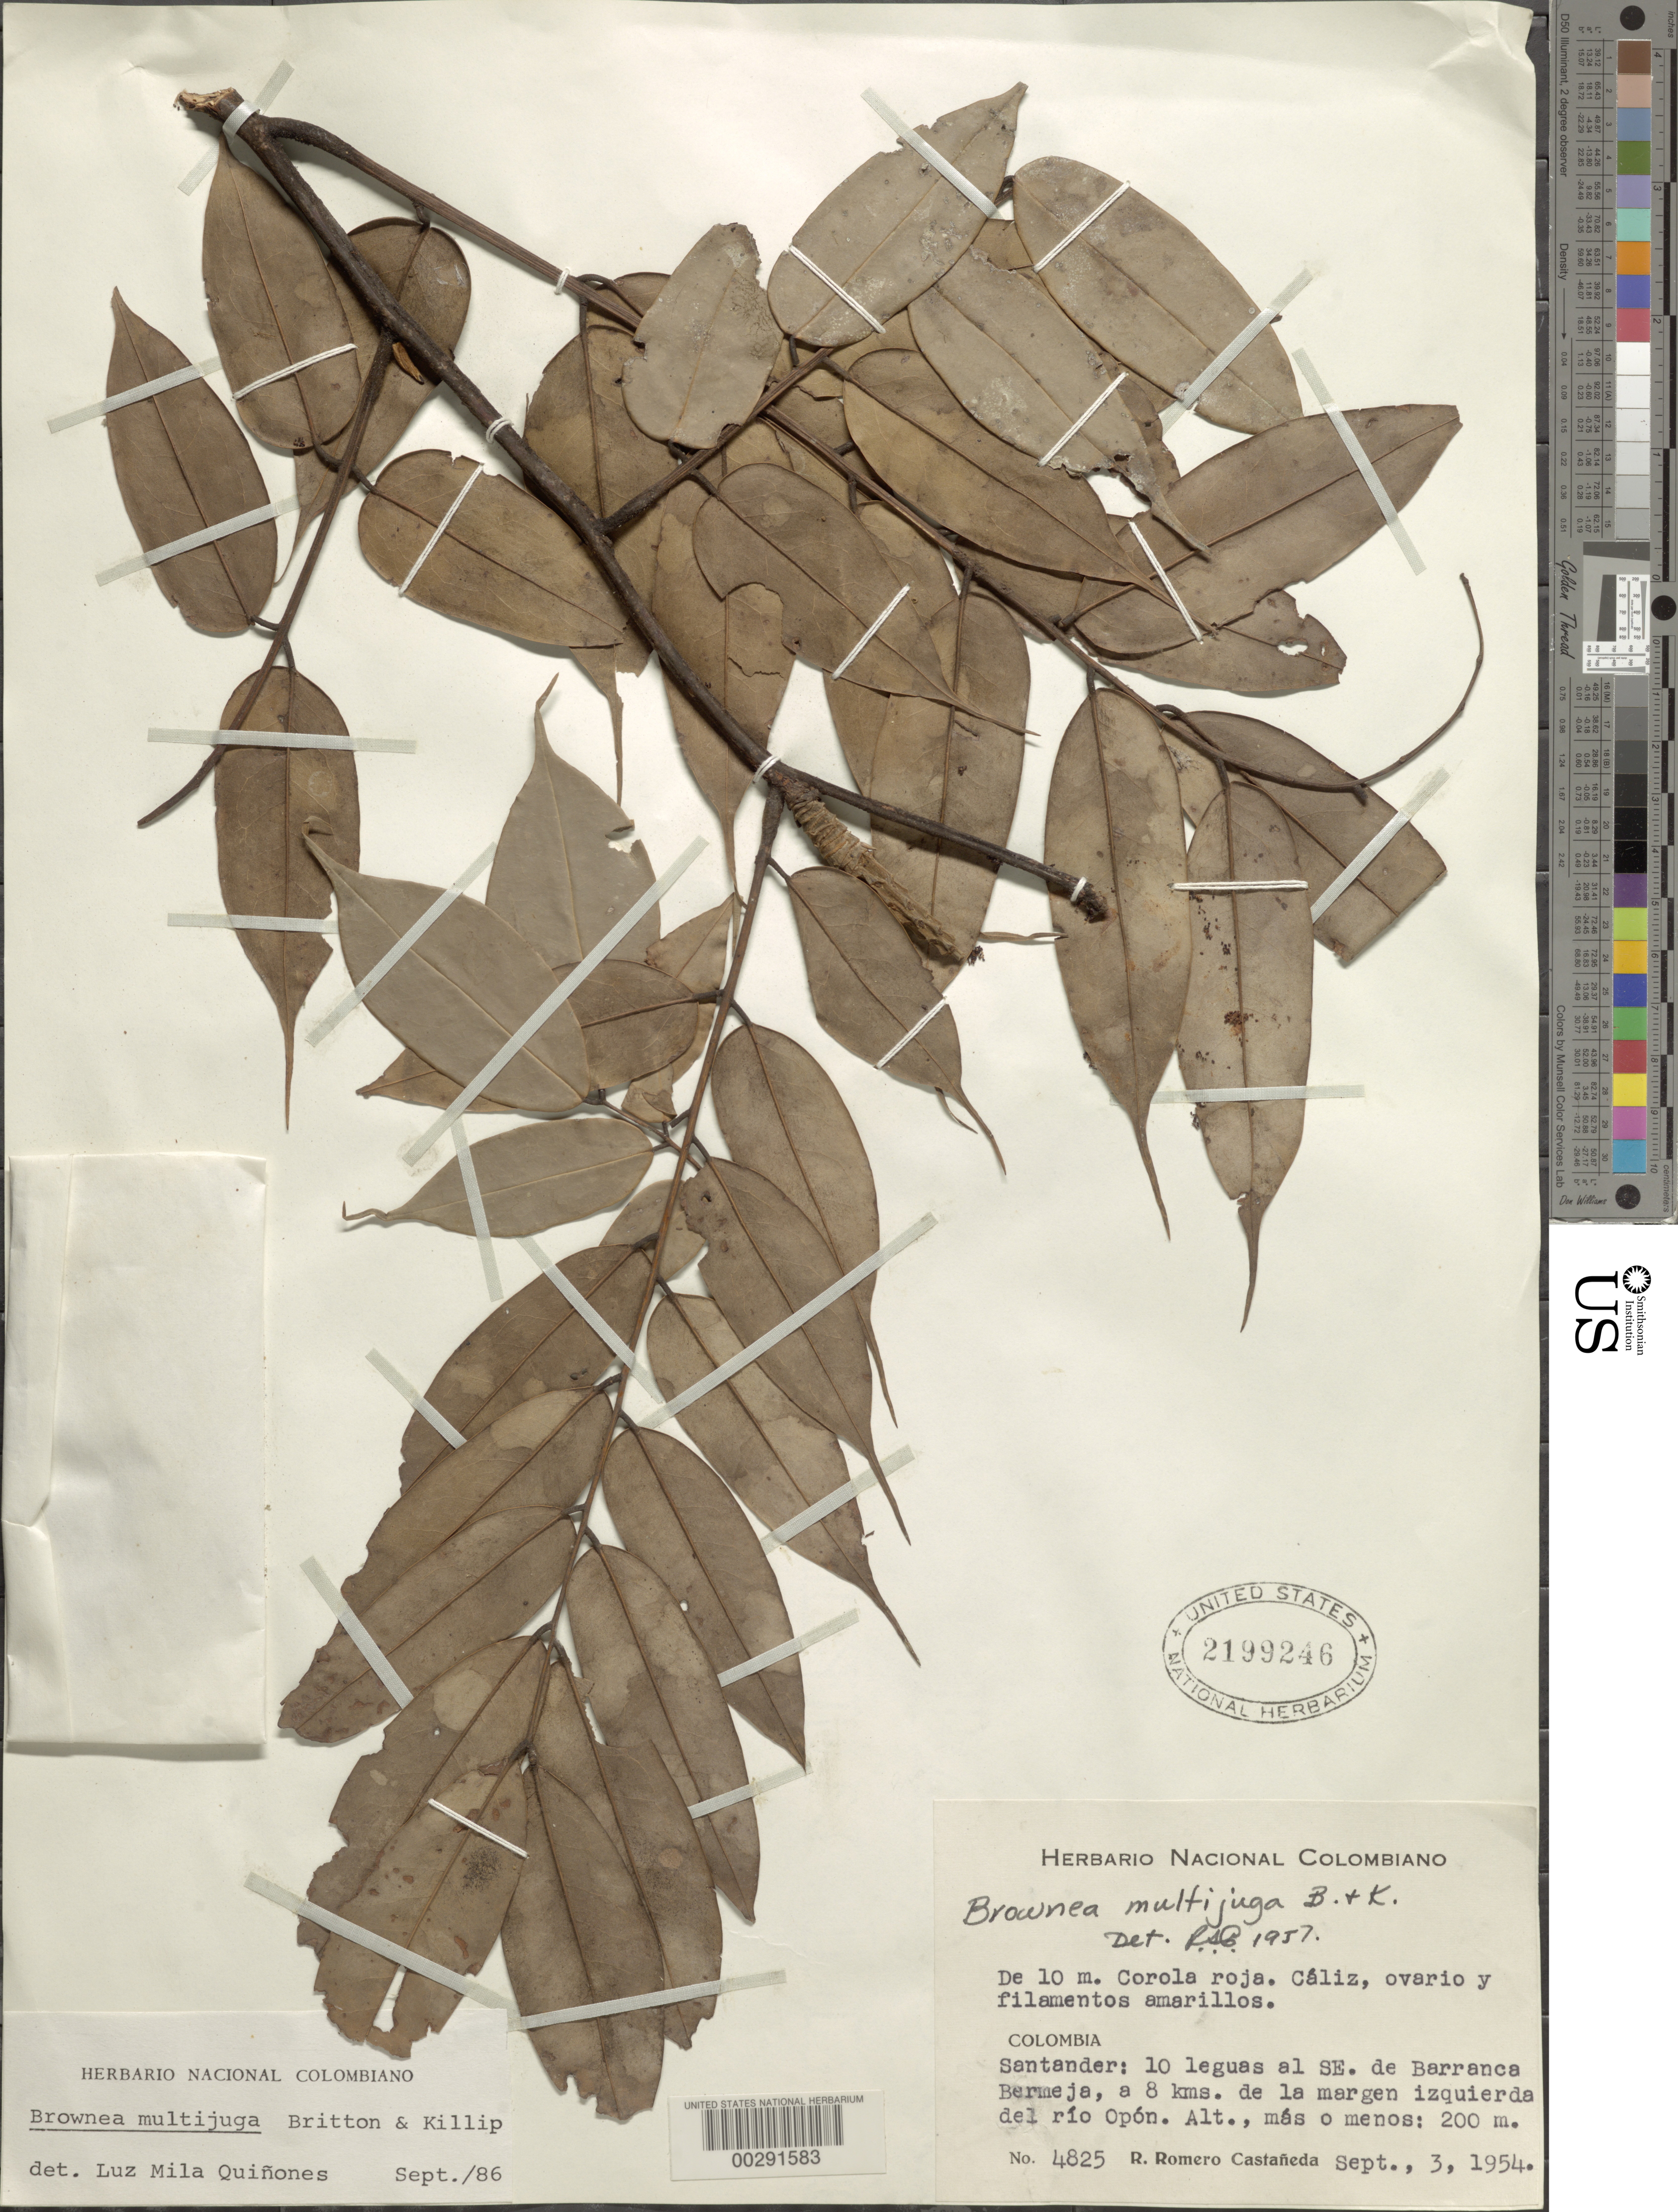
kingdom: Plantae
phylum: Tracheophyta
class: Magnoliopsida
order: Fabales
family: Fabaceae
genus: Brownea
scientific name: Brownea enricii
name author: Quiñones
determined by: Santos-Silva, J.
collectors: R. Romero Castañeda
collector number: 4825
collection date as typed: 03 Sep 1954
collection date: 1954-09-03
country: Colombia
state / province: Santander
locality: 10 leagues SE of Barrancabermeja, 8 km to the edge of the Izquierda of the Rio Opon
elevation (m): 200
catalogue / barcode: US 2199246